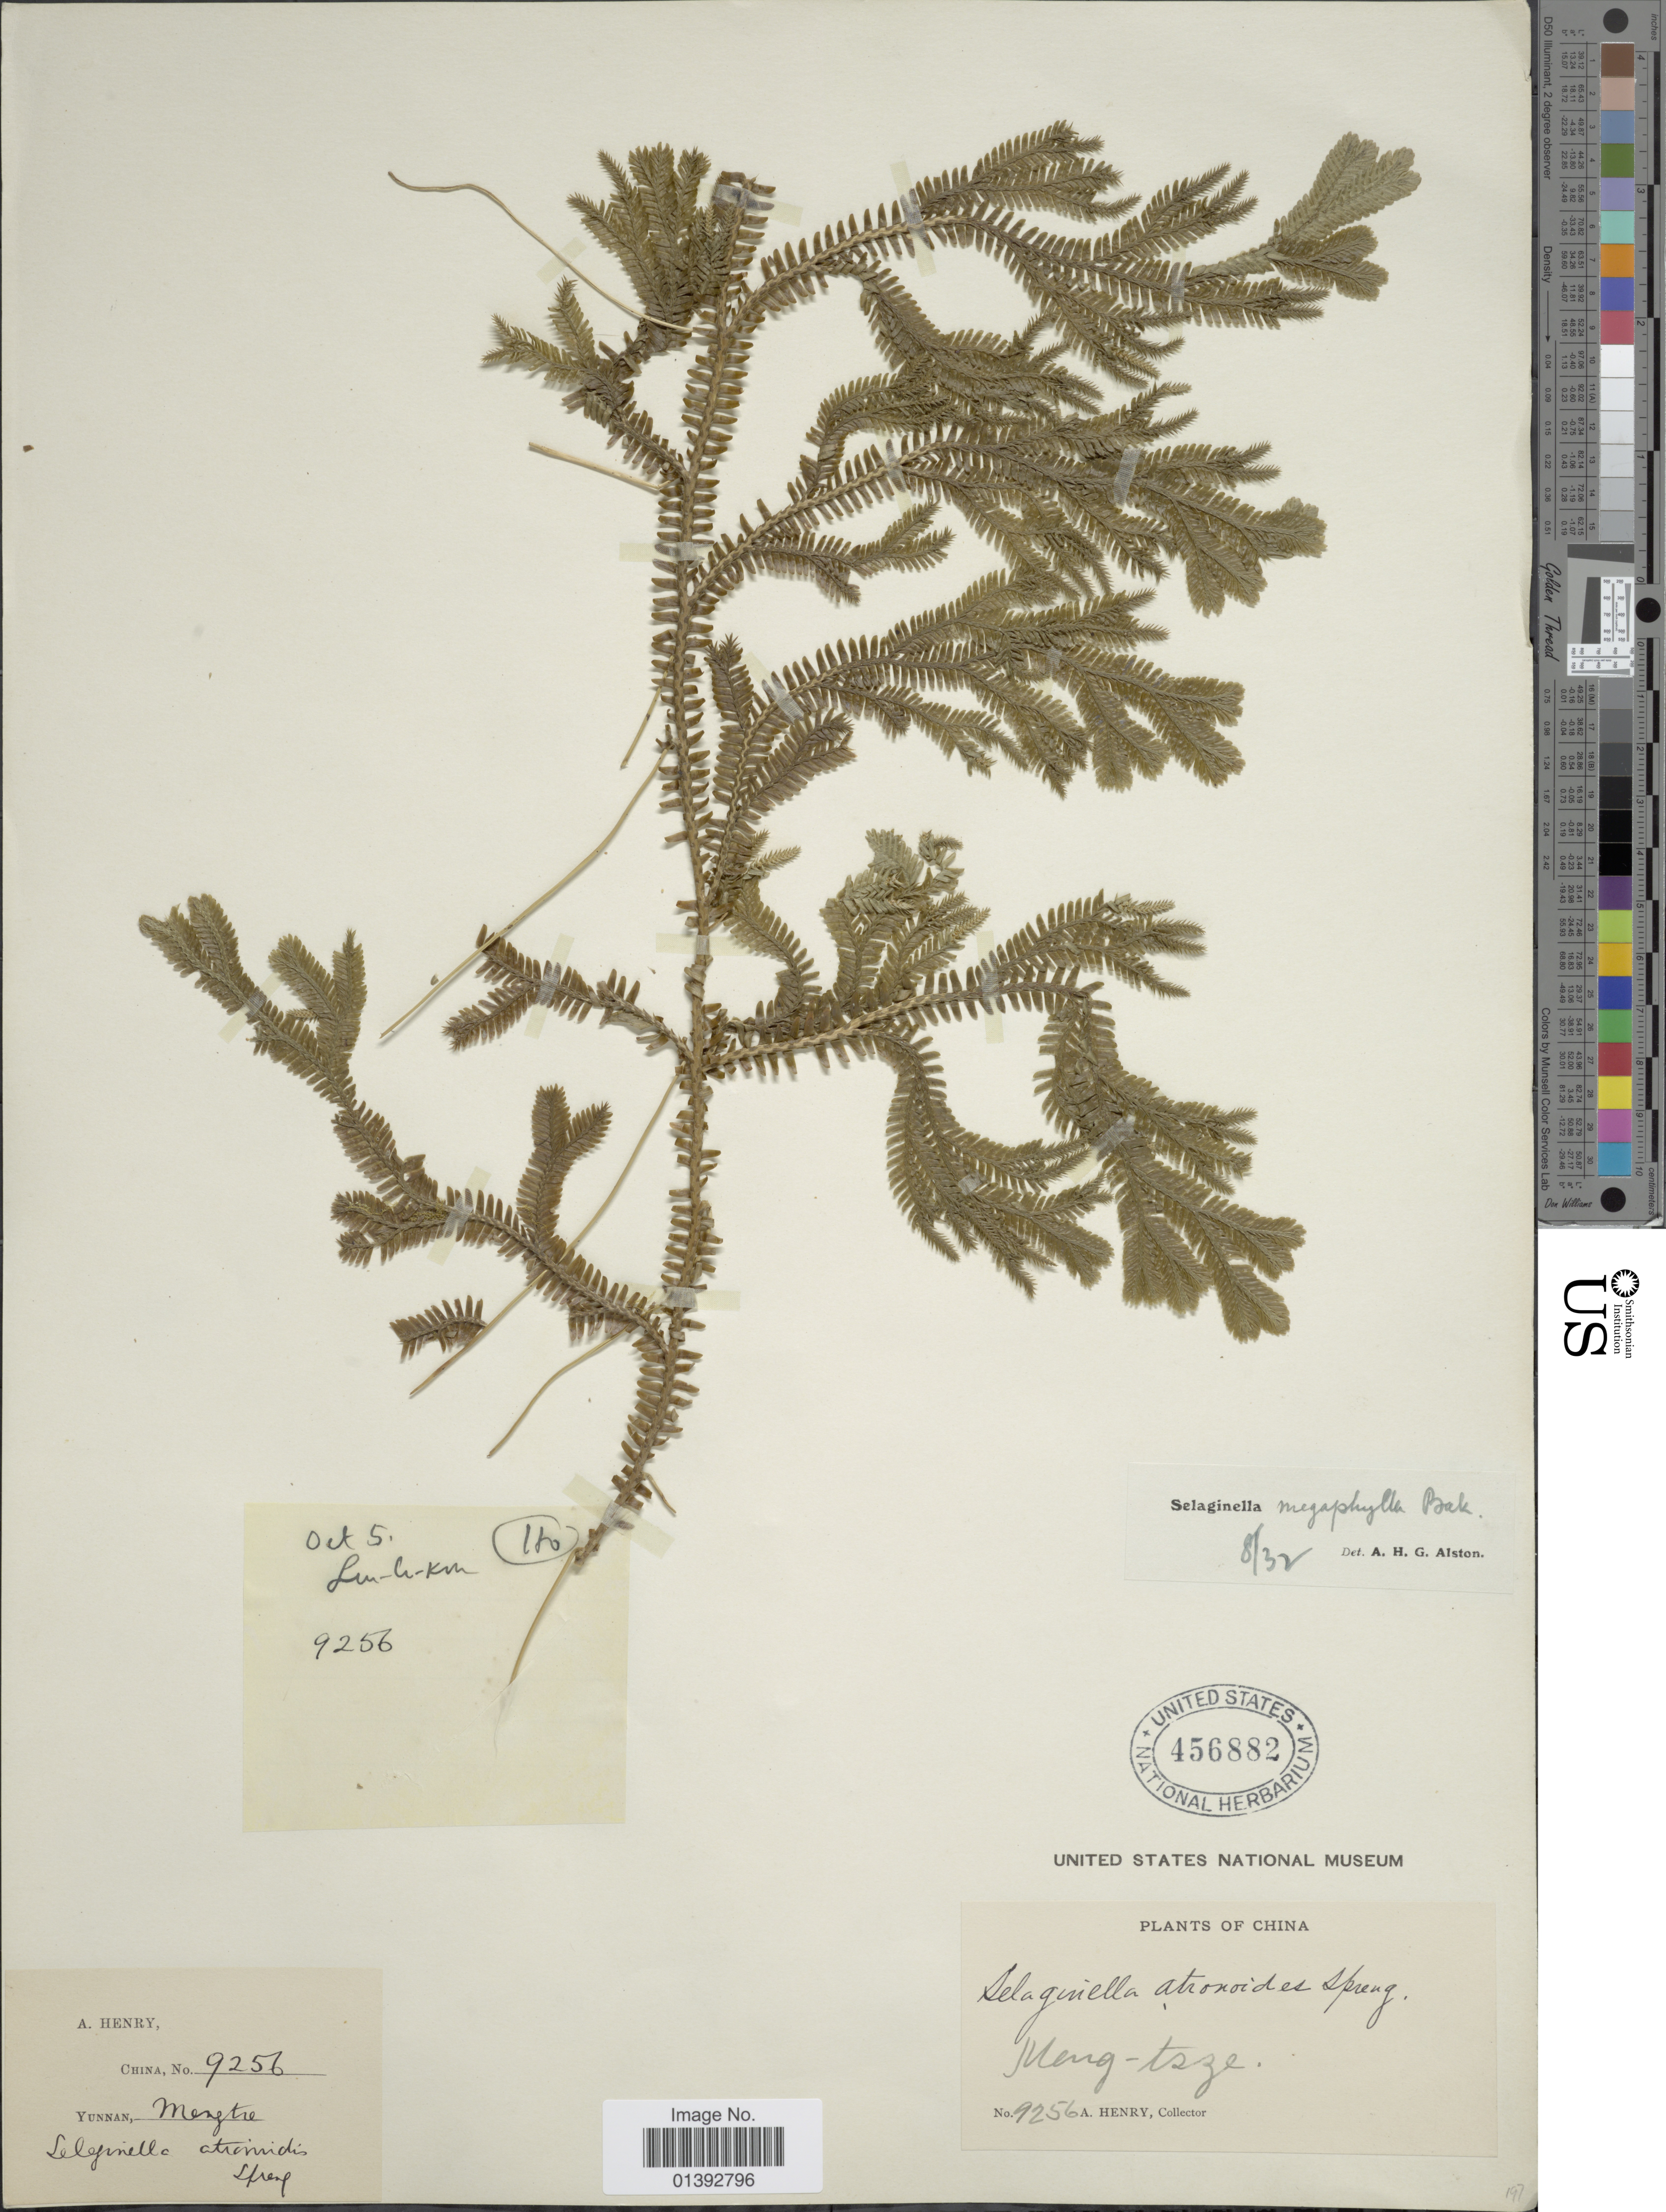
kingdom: Plantae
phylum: Tracheophyta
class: Lycopodiopsida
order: Selaginellales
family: Selaginellaceae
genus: Selaginella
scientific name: Selaginella doederleinii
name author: Hieron.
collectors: A. Henry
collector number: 9256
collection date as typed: Oct 5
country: China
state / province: Yunnan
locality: Meng-tsze. Liu-li-kun, Ho.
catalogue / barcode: US 456882